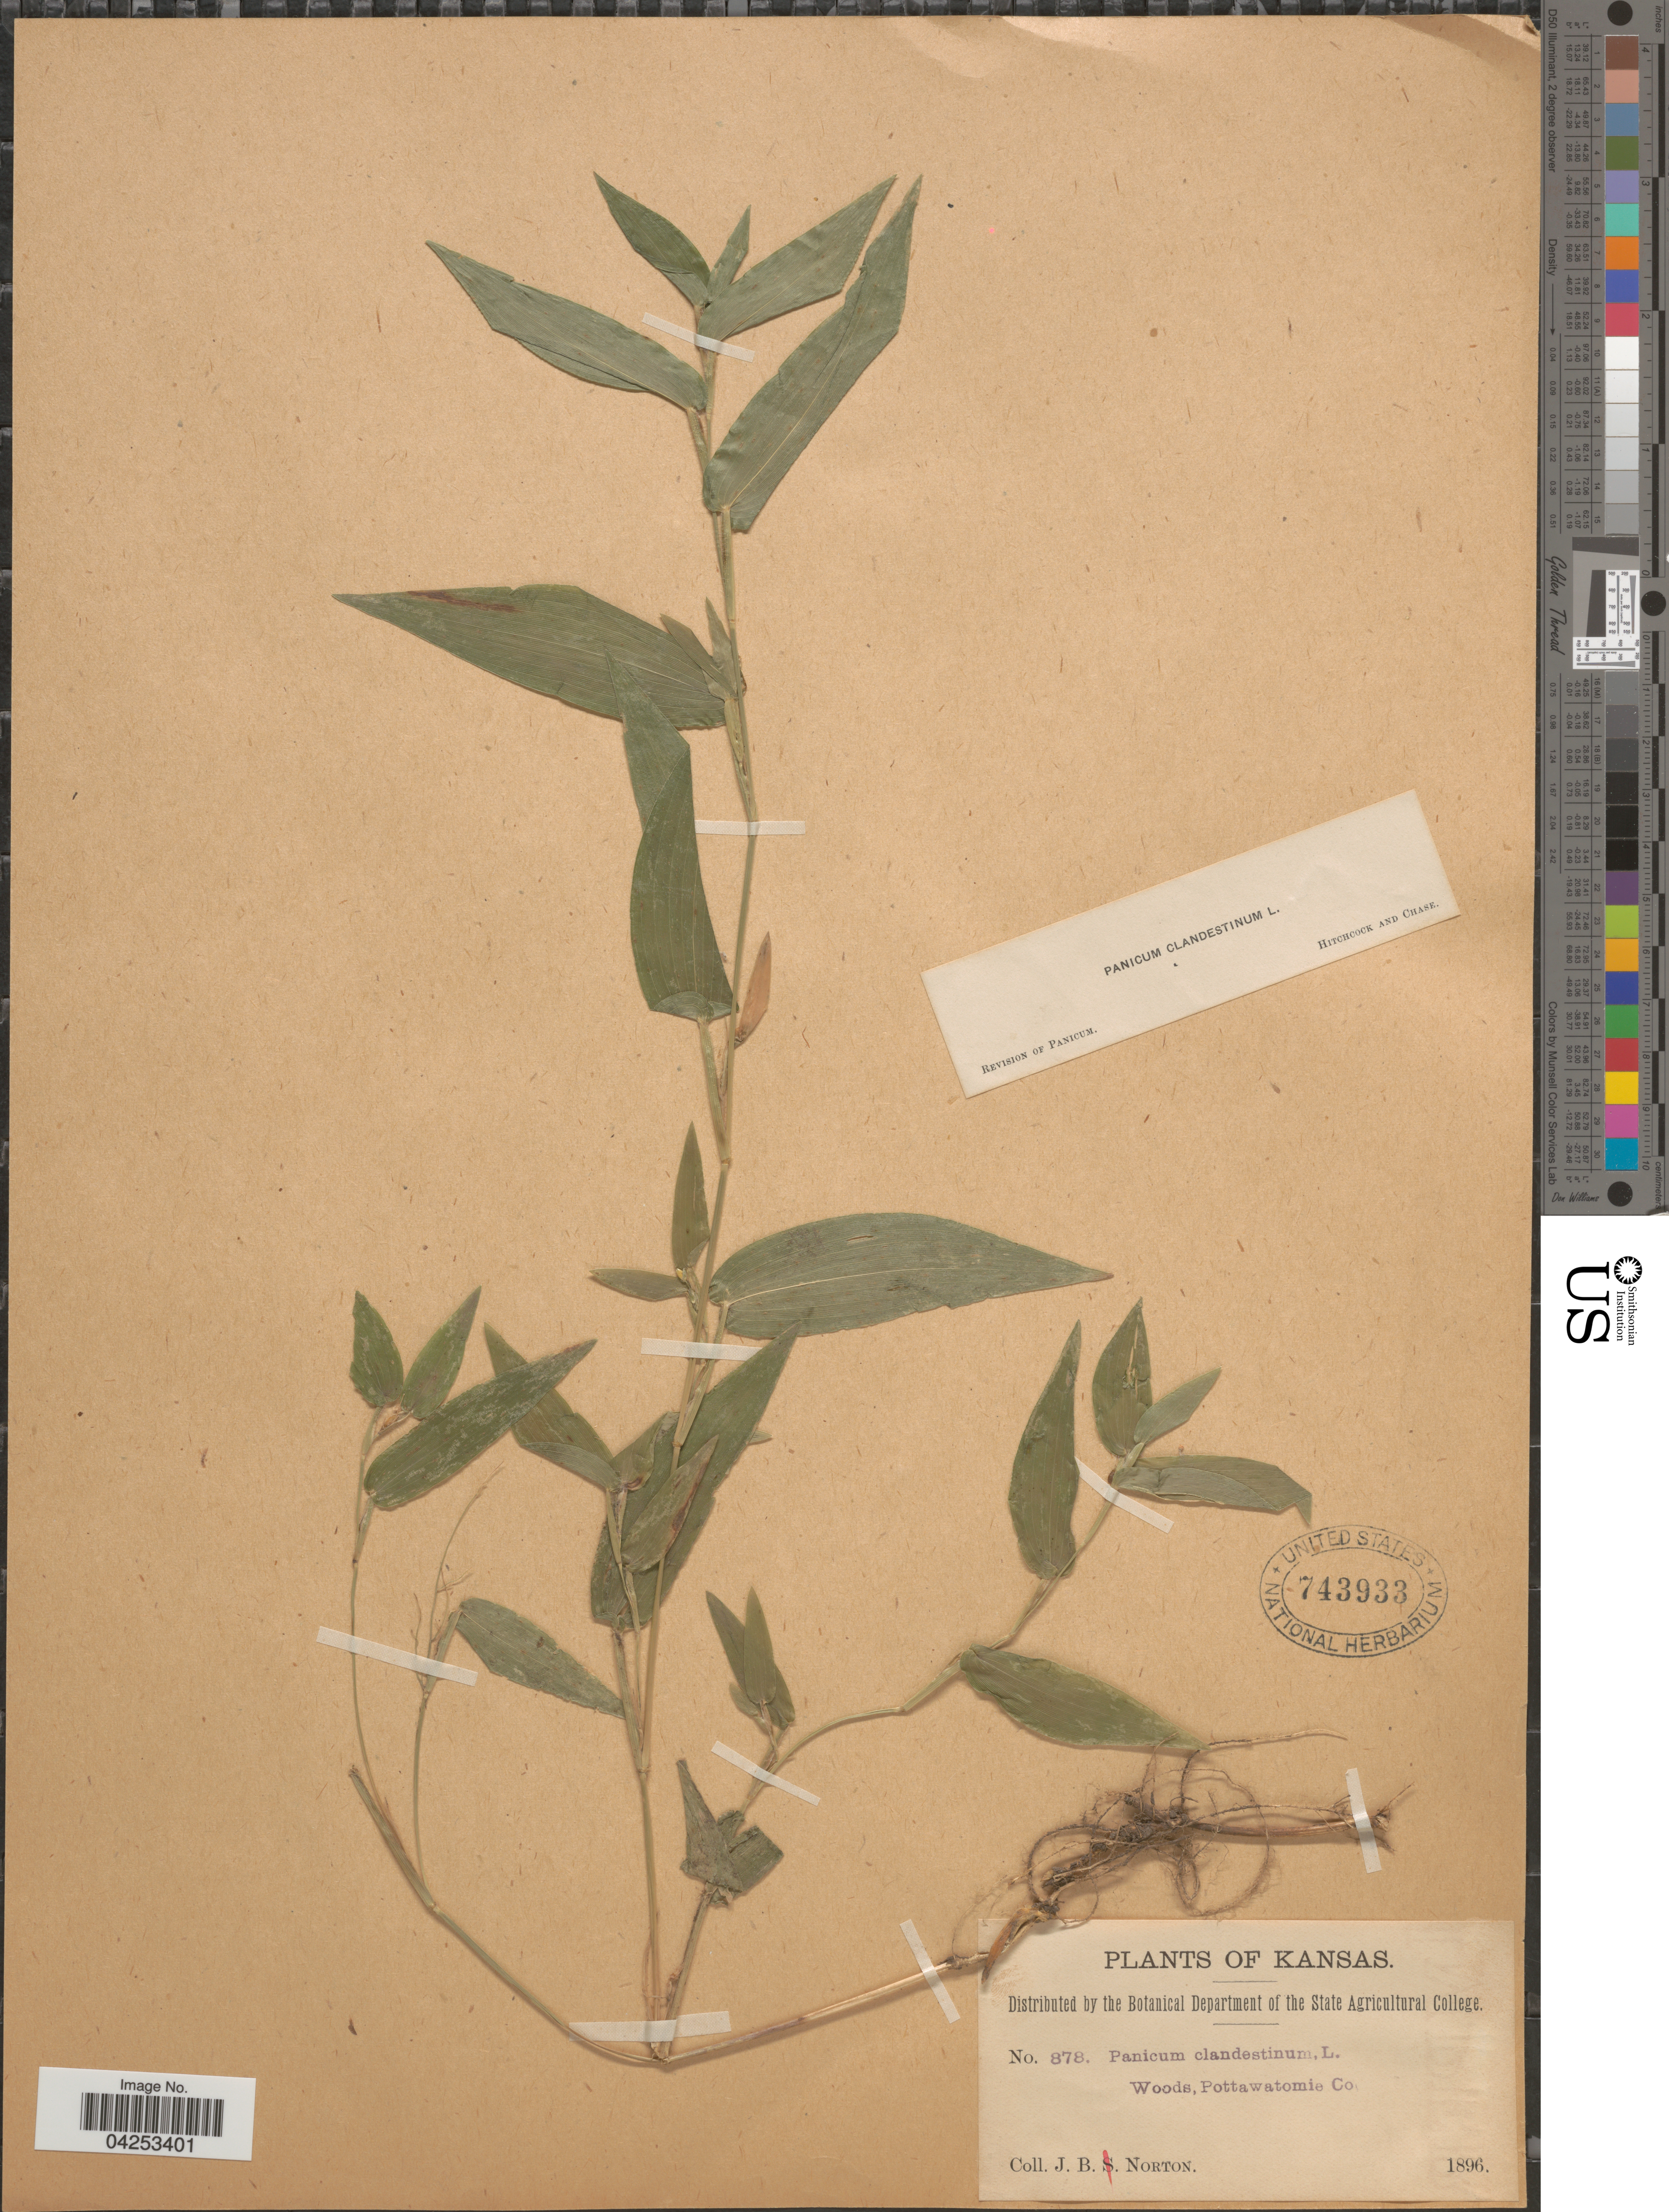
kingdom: Plantae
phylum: Tracheophyta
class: Liliopsida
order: Poales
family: Poaceae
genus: Dichanthelium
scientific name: Dichanthelium clandestinum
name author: (L.) Gould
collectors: J. B. Norton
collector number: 878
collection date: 1896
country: United States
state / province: Kansas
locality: Woods,Pottawatomie Co.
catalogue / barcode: US 743933